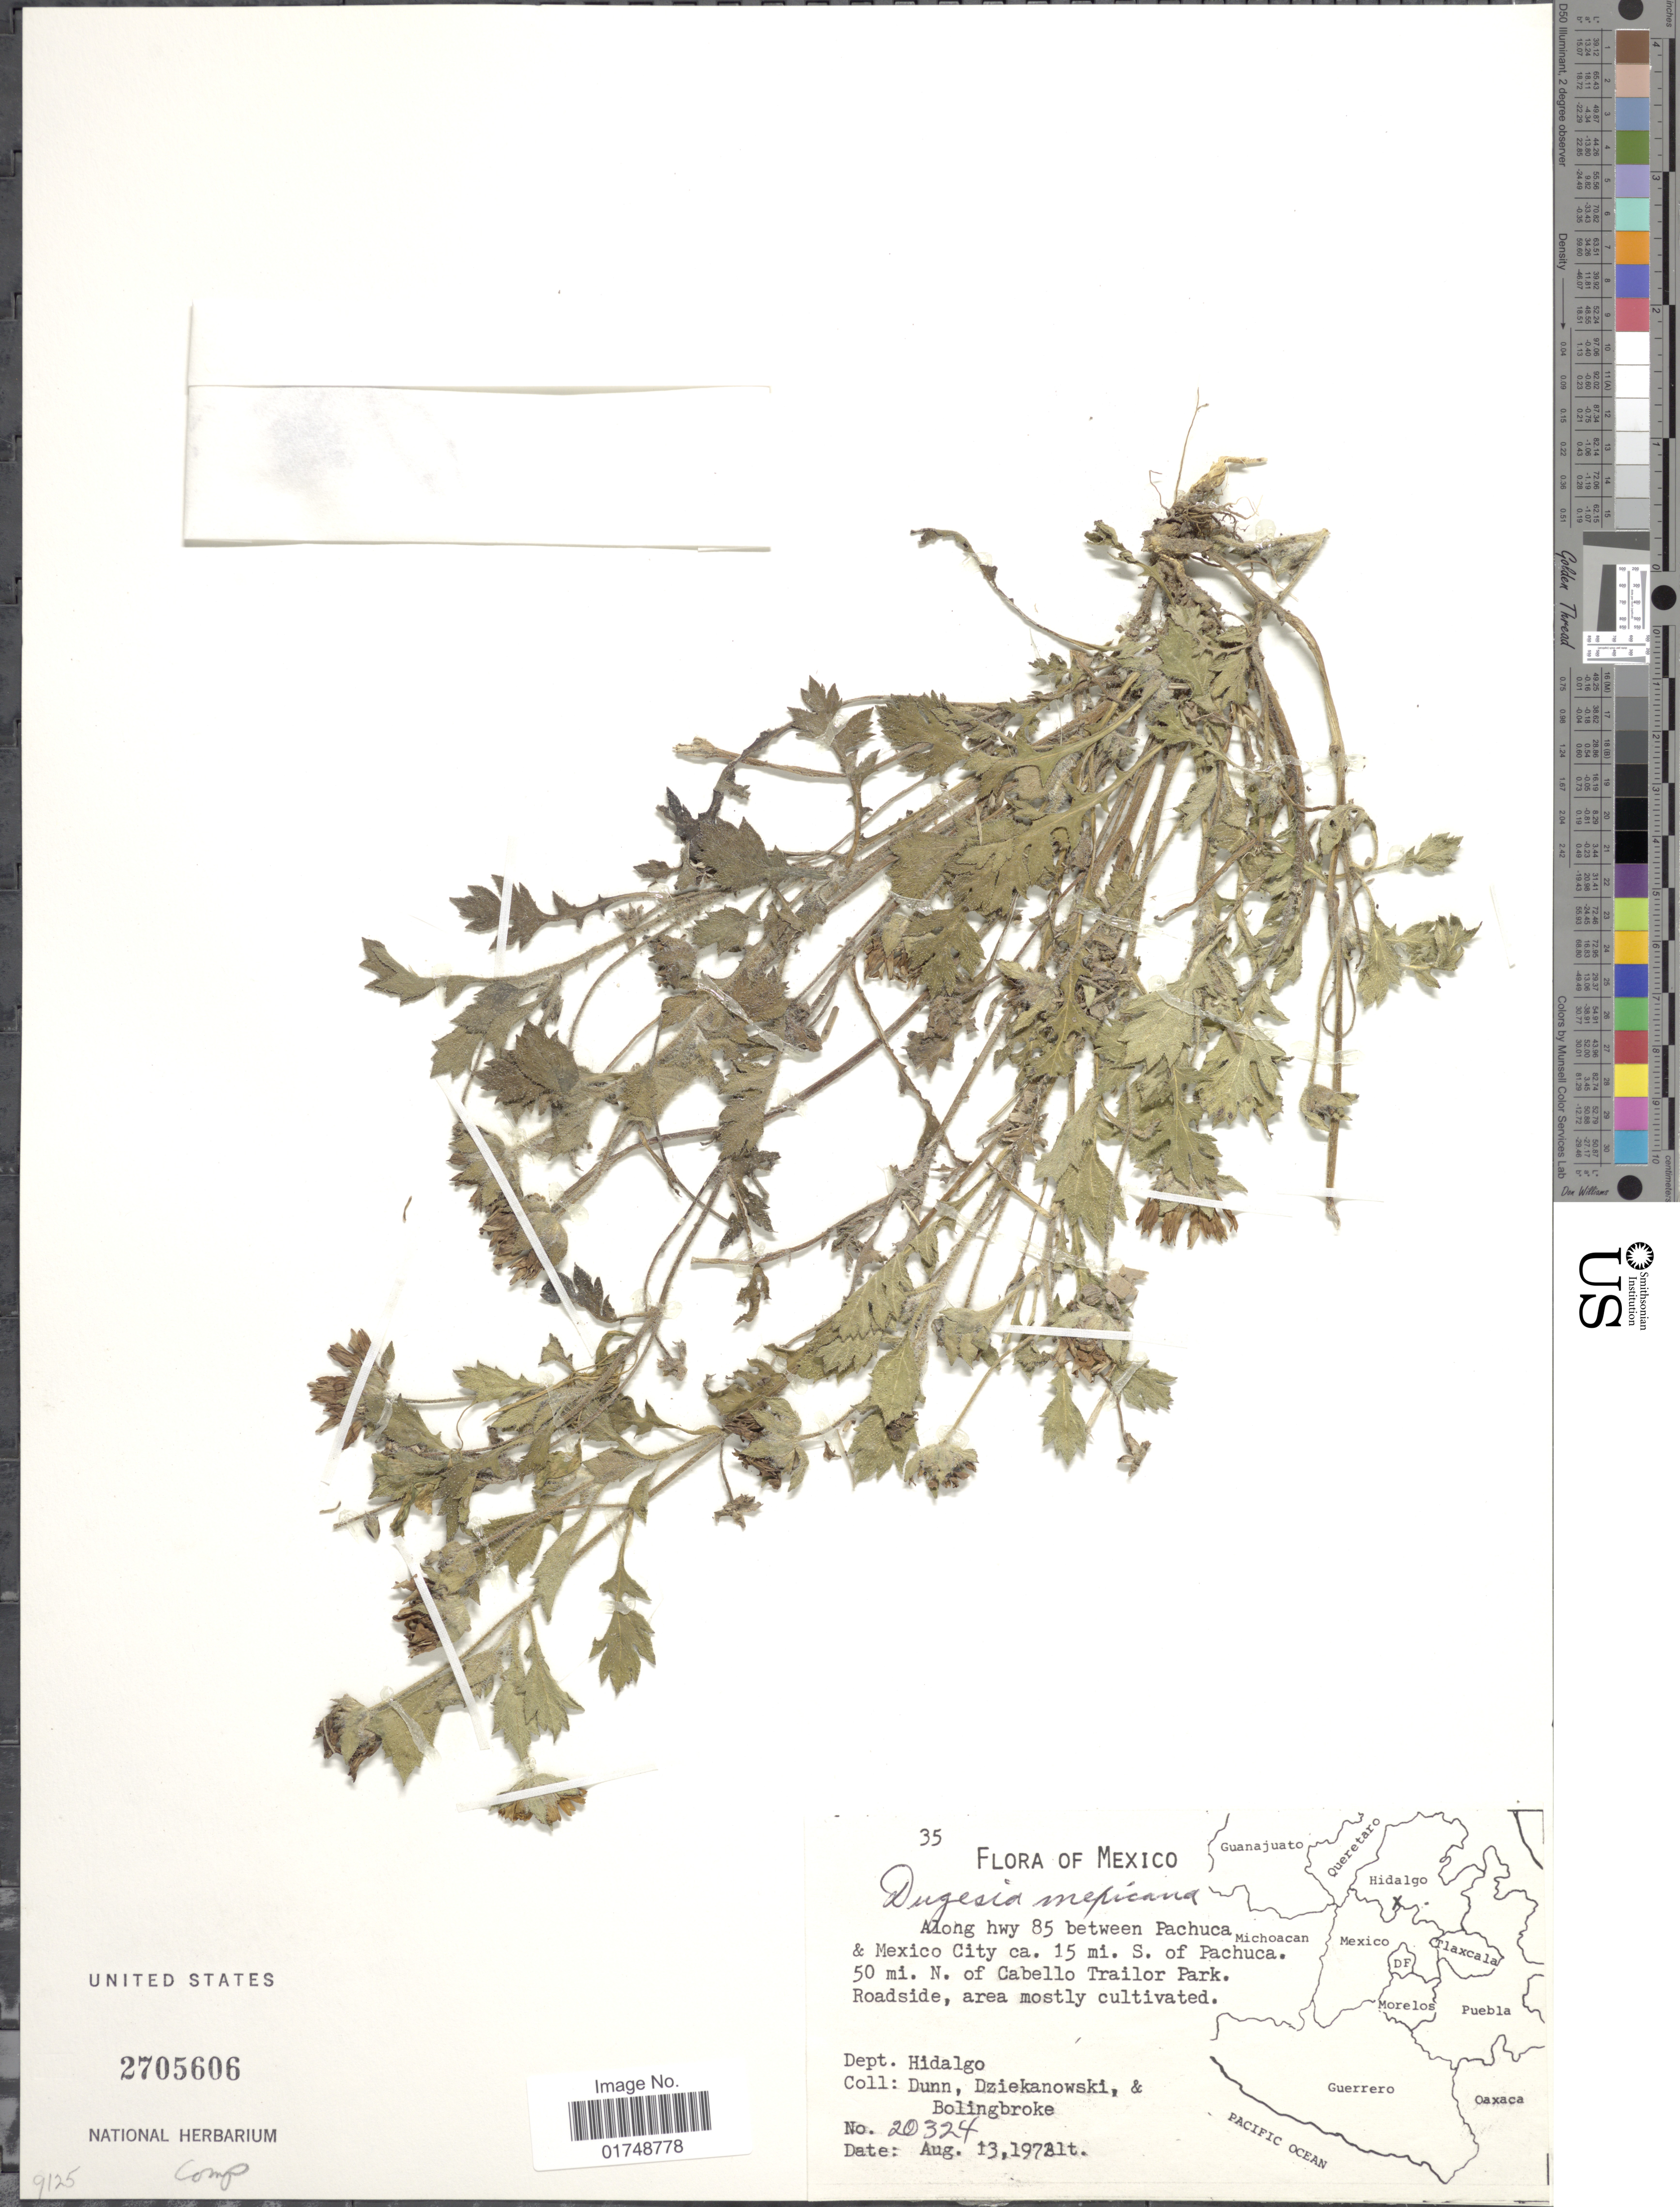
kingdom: Plantae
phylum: Tracheophyta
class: Magnoliopsida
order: Asterales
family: Asteraceae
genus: Dugesia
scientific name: Dugesia mexicana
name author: A. Gray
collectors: Dunn, --, -. Dziekanowski & -. Bolingbroke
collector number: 20324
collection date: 1972-08-13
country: Mexico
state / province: Hidalgo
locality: Along hwy 85 between Pachuca & Mexico City ca. 15 mi. S. of Pachuca. 50 mi. N. of cabello Traitor Park.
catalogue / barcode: US 2705606